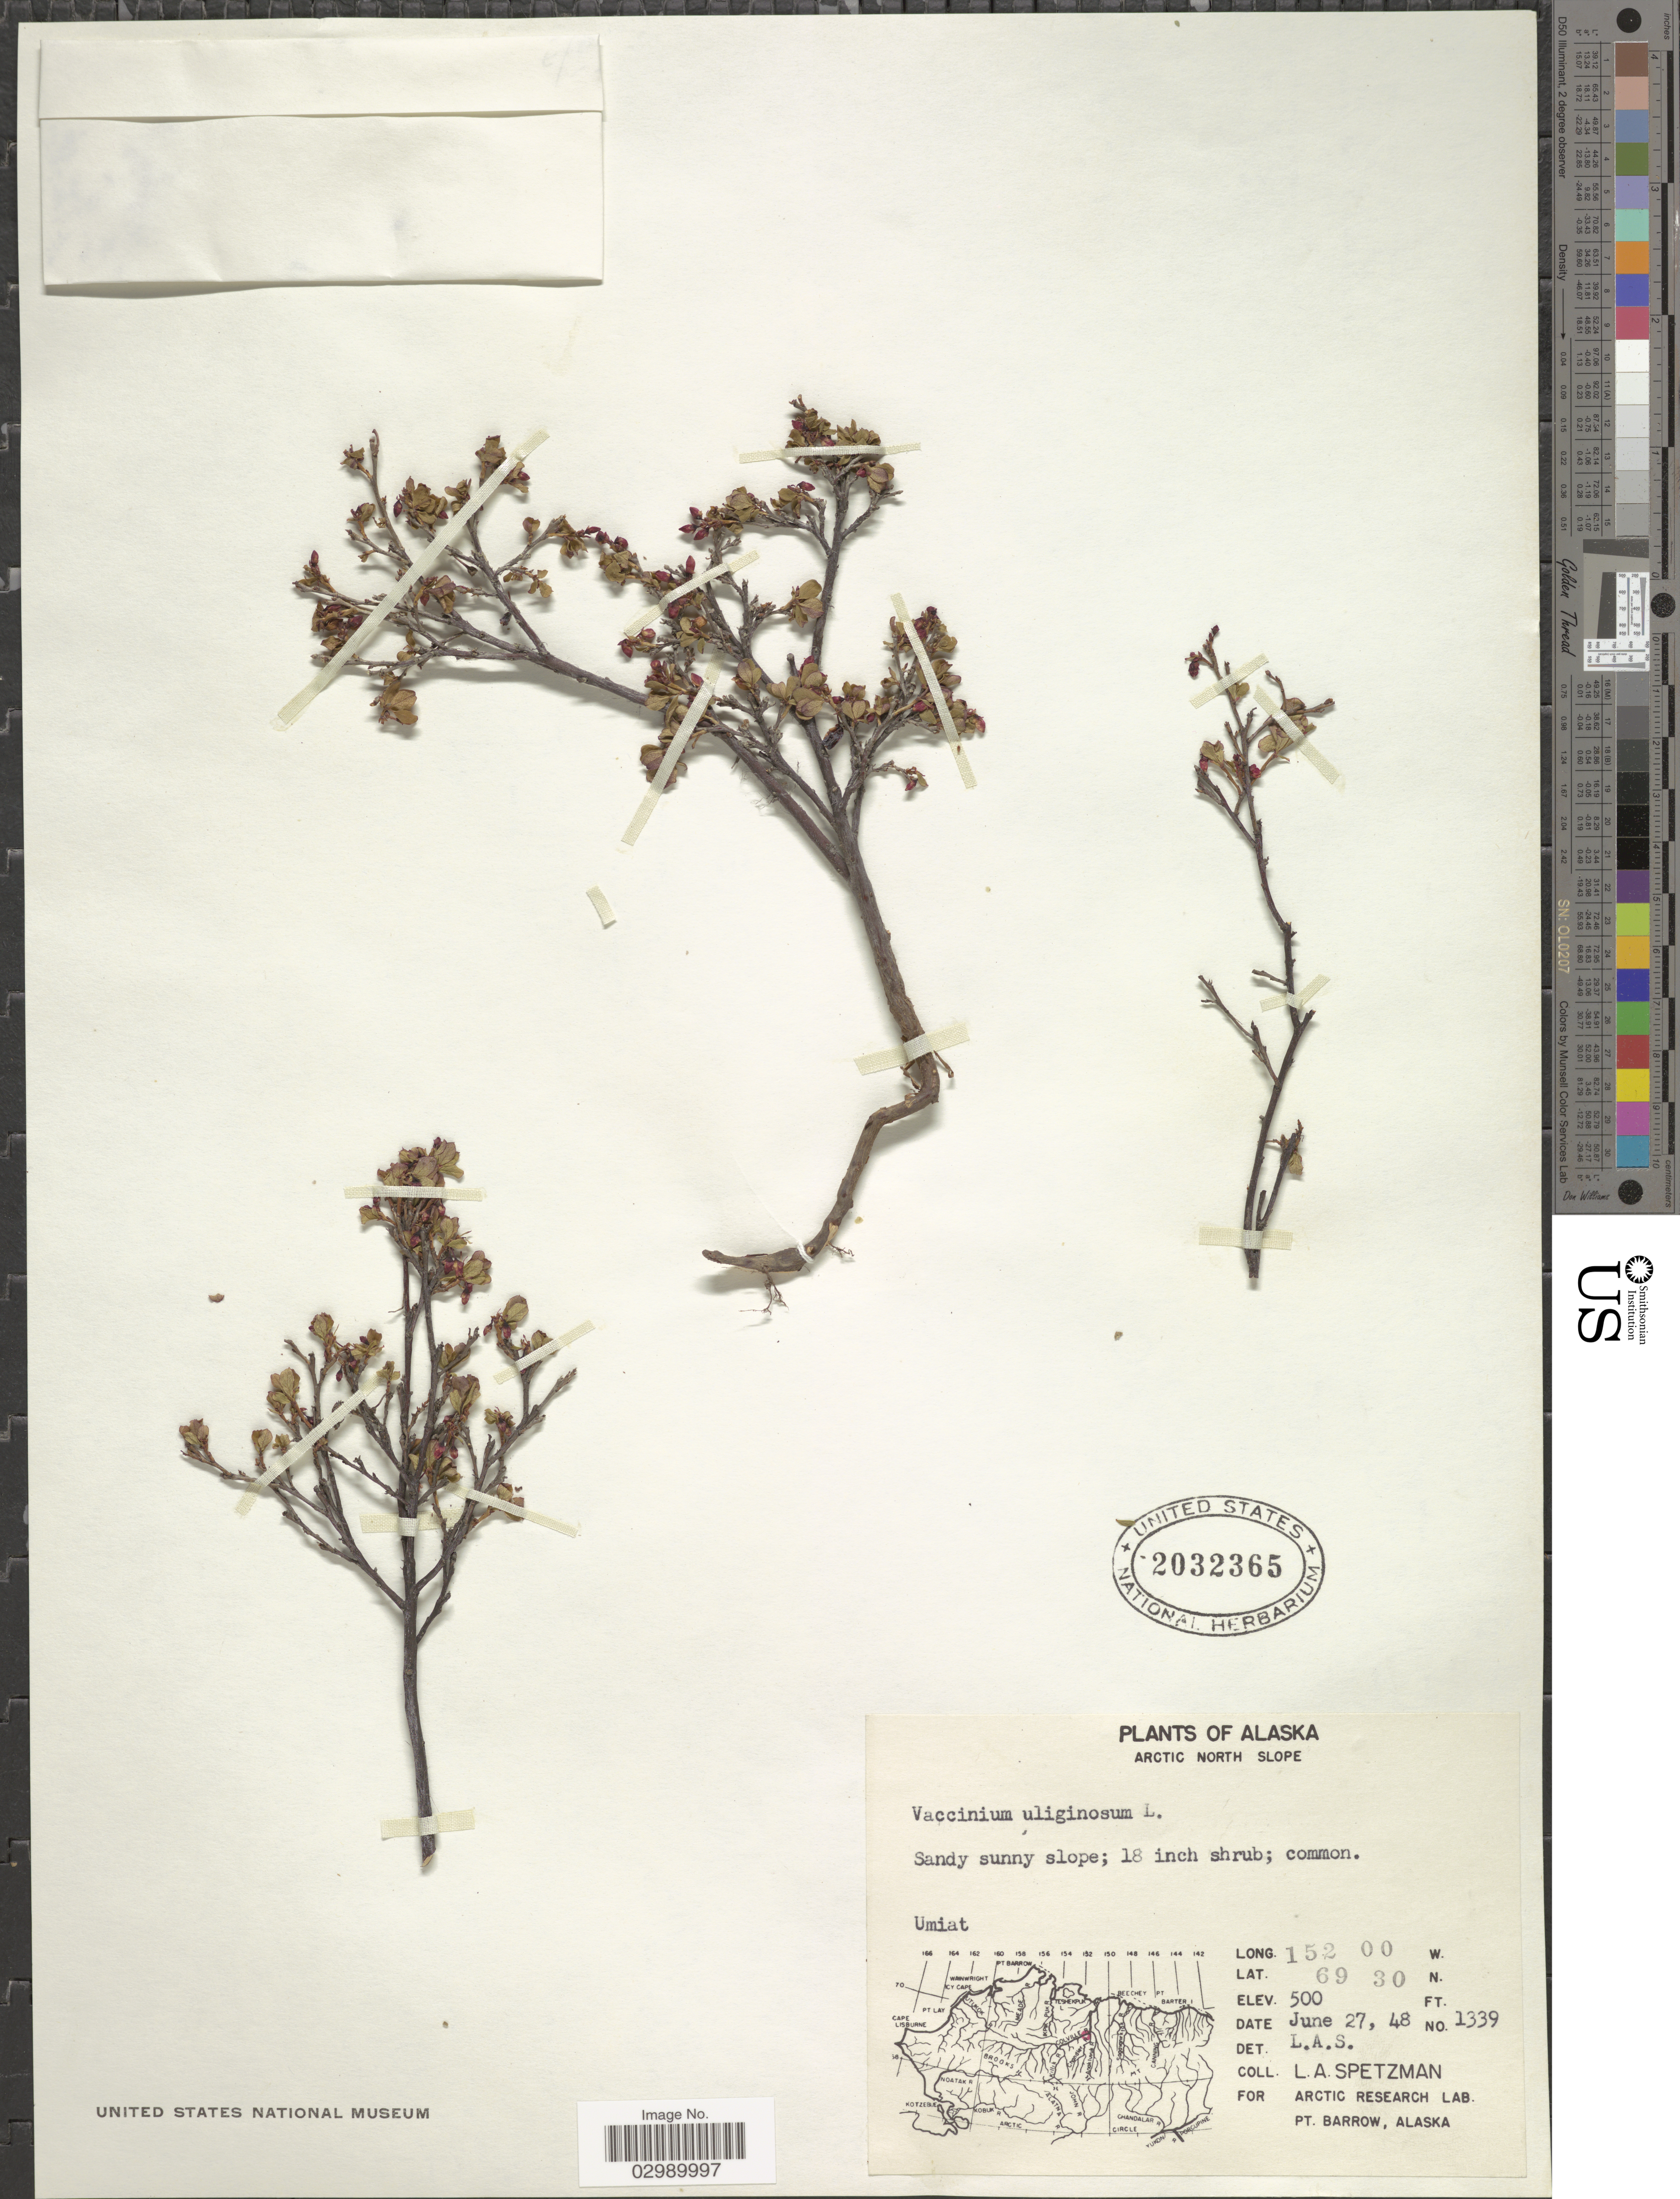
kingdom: Plantae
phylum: Tracheophyta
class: Magnoliopsida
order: Ericales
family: Ericaceae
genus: Vaccinium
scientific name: Vaccinium uliginosum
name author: L.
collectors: L. Spetzman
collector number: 1339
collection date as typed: Transcribed d/m/y: 27/6/48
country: United States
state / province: Alaska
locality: Arctic North Slope, Umiat.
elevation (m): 152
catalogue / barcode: US 2032365